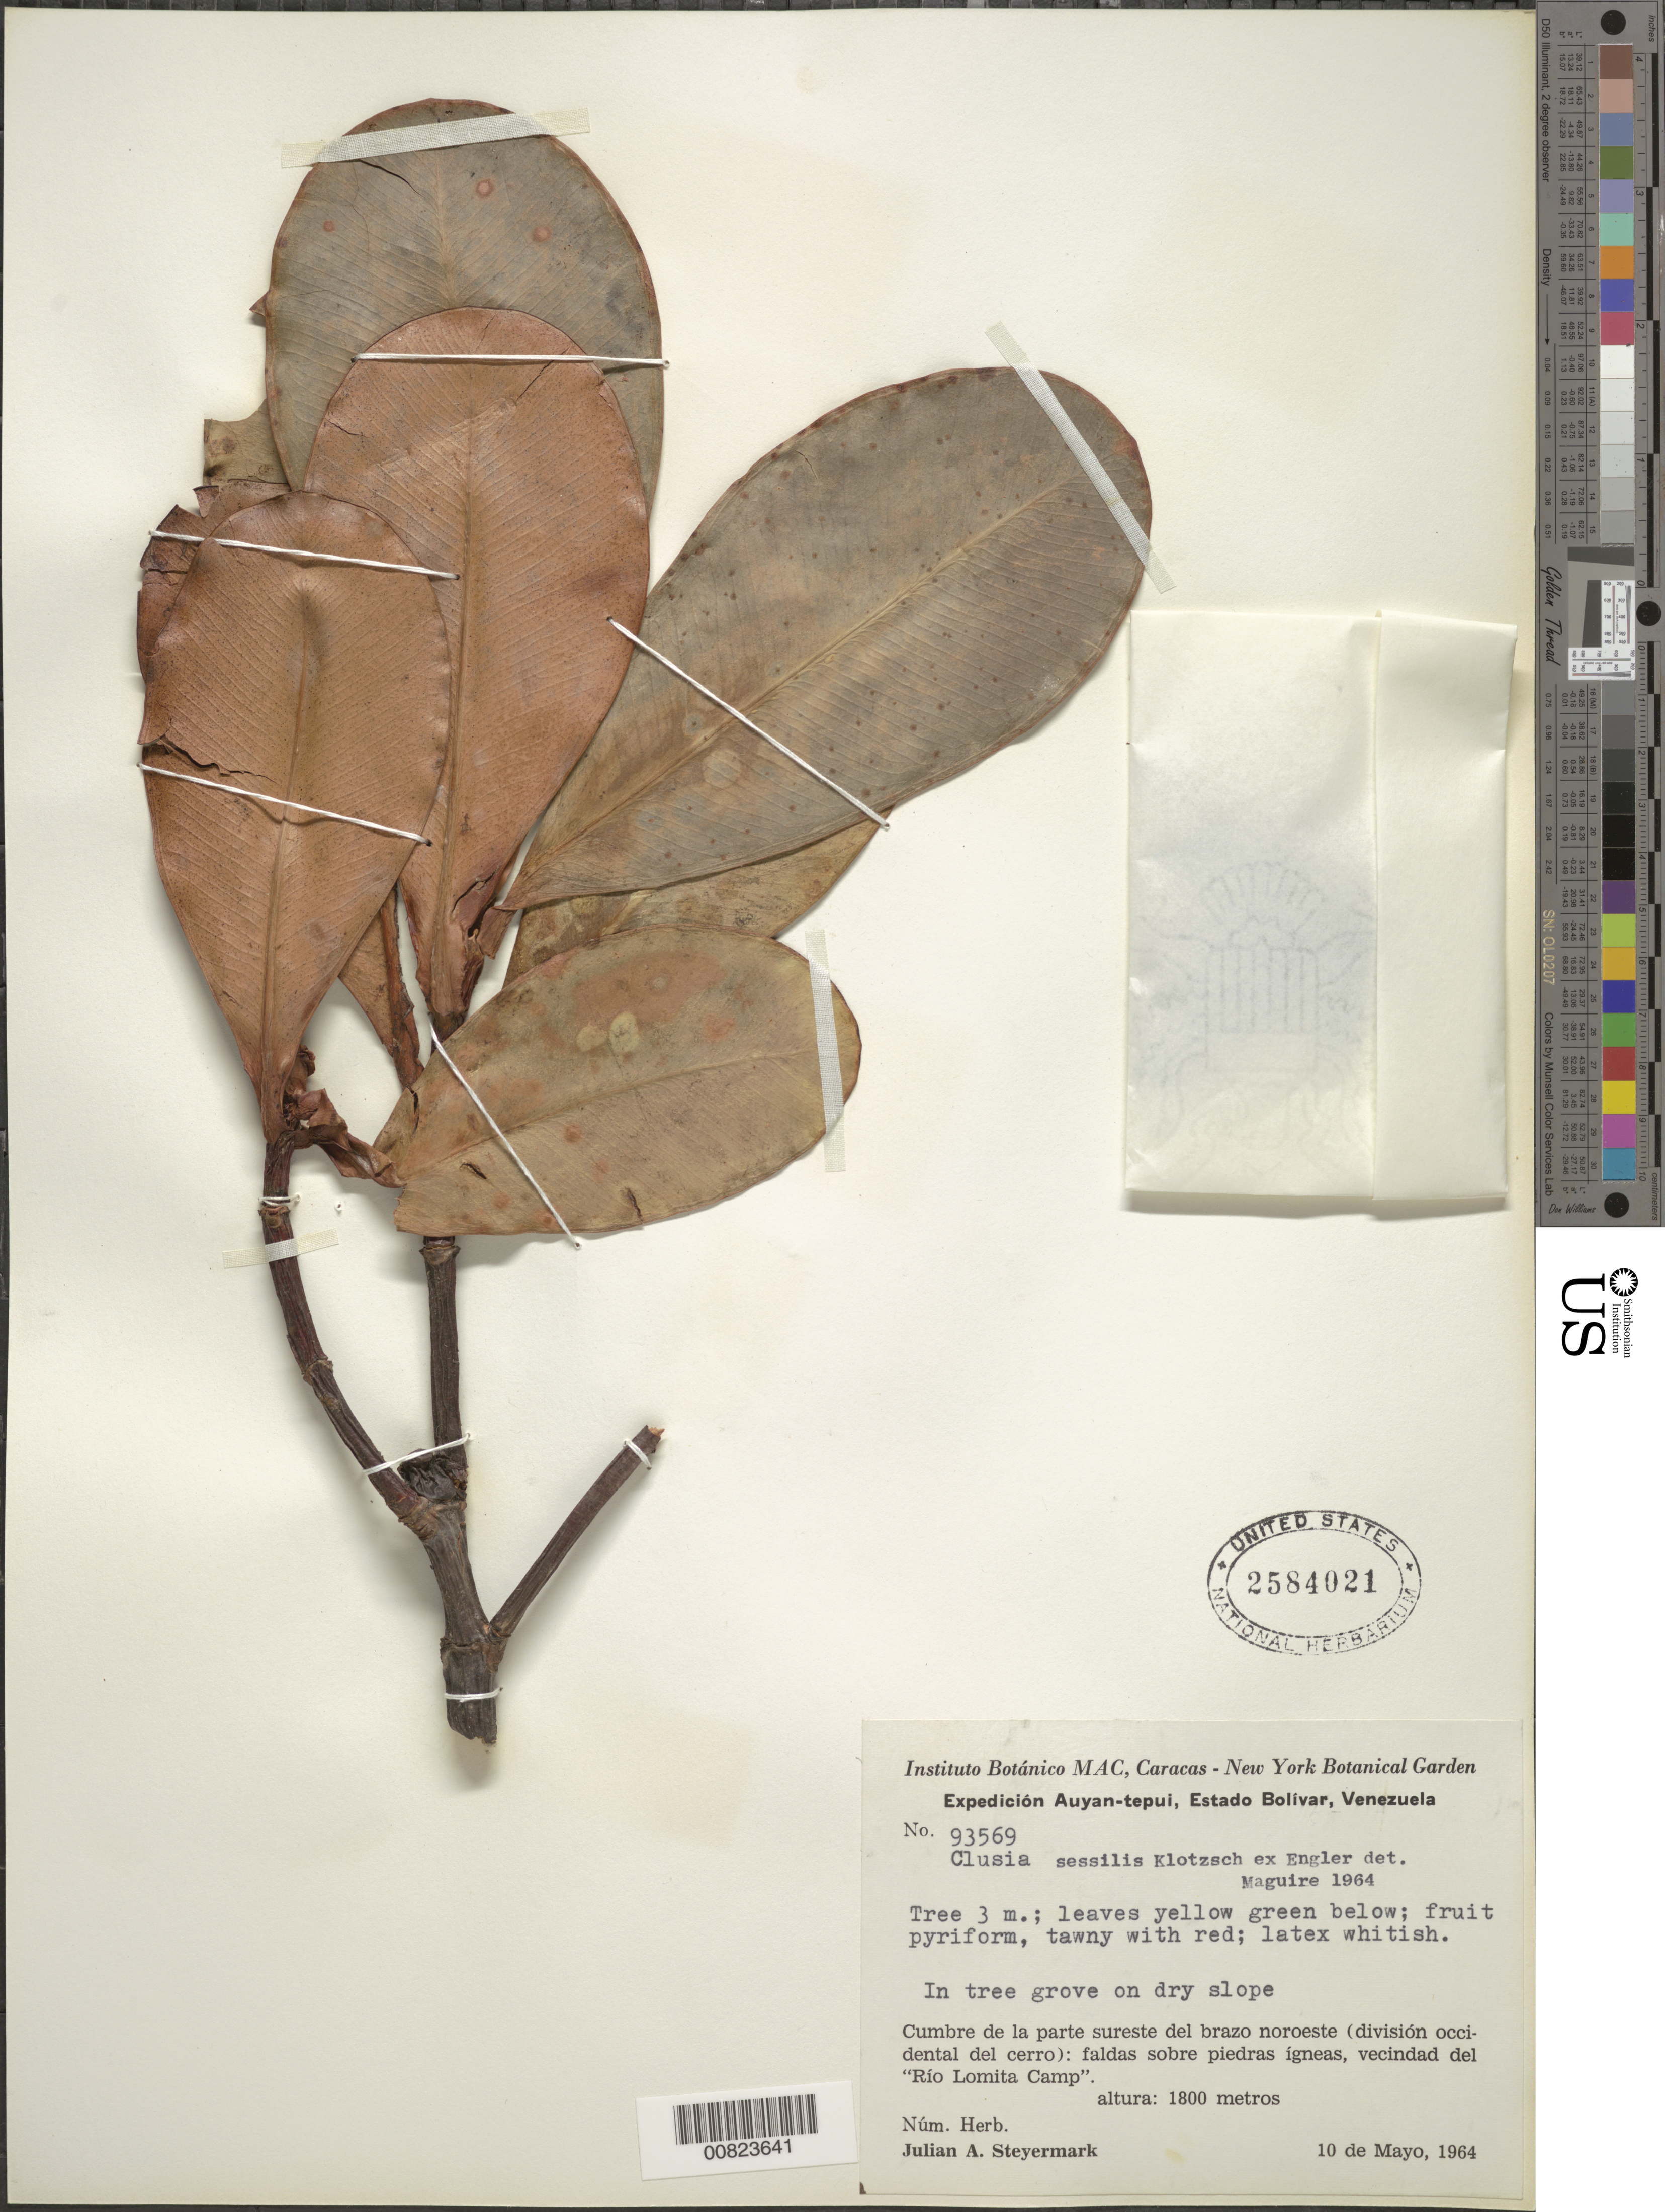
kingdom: Plantae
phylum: Tracheophyta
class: Magnoliopsida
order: Malpighiales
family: Clusiaceae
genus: Clusia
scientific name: Clusia sessilis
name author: Klotzsch ex Engl.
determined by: Maguire, Bassett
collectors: J. Steyermark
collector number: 93569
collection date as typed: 10-May-64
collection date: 1964-05-10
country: Venezuela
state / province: Bolívar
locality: Auyan-tepuí, vic. Río Lomita Camp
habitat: Tree grove on dry slope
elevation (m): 1800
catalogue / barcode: US 2584021